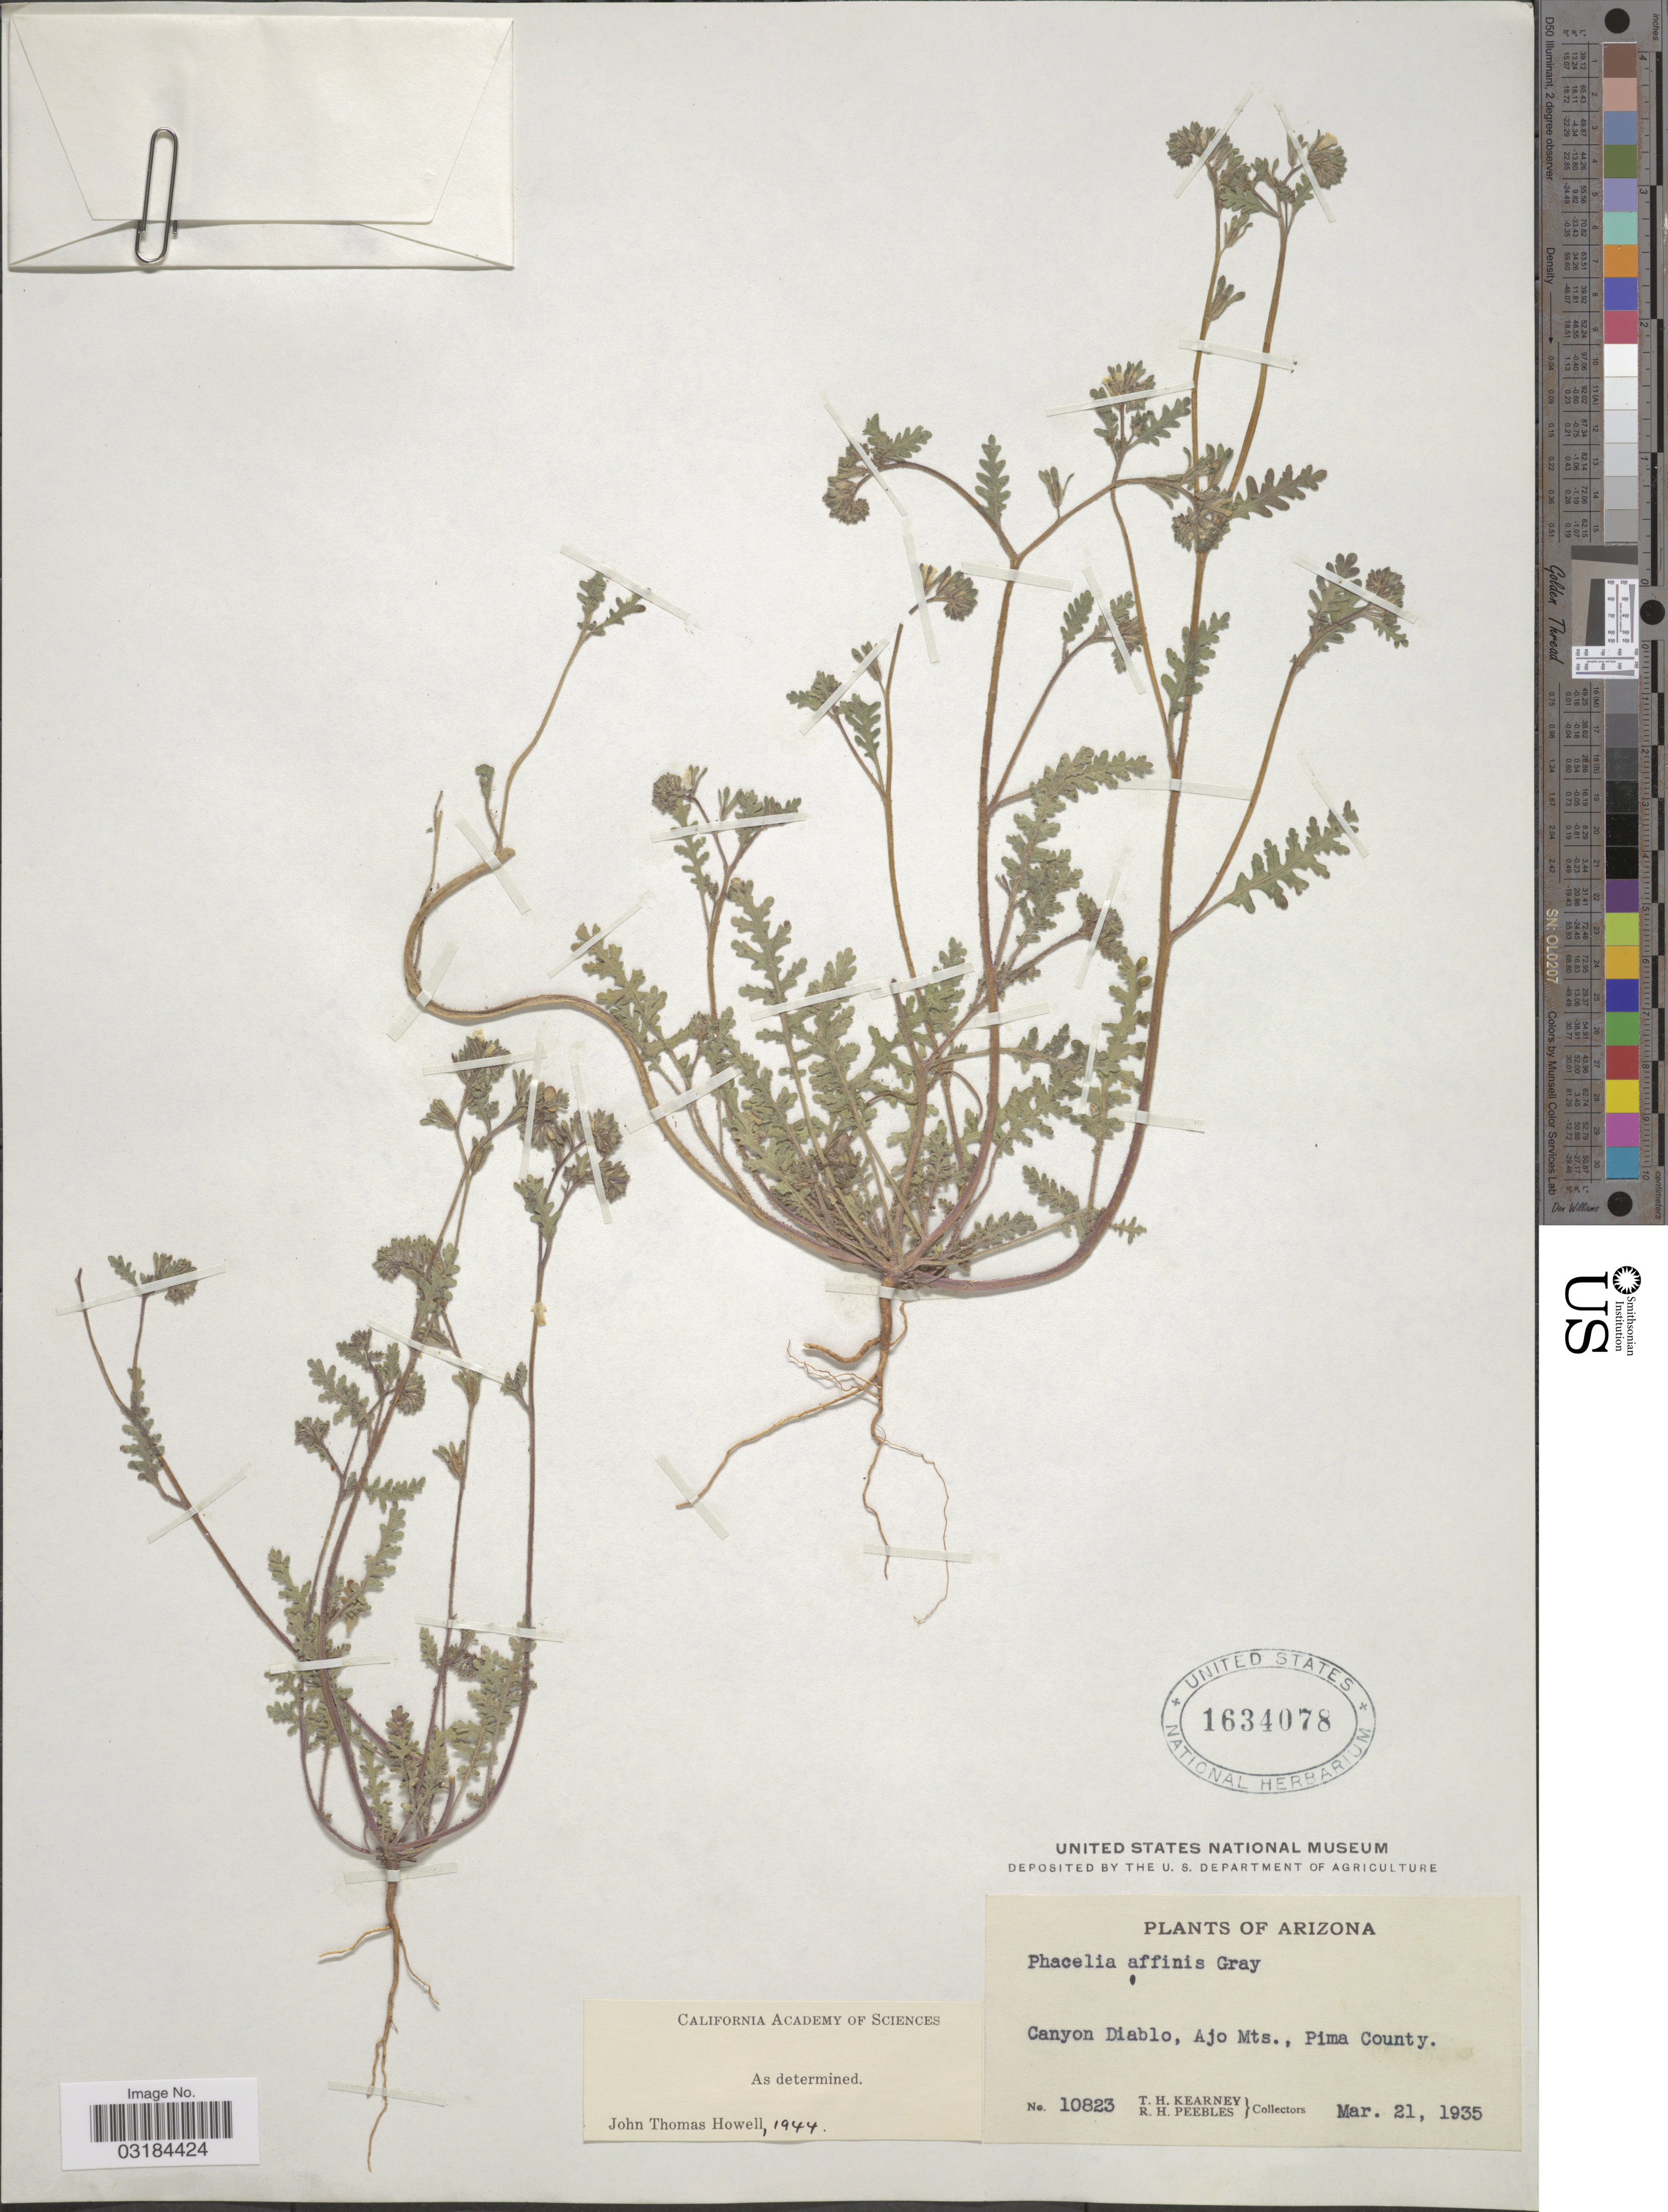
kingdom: Plantae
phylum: Tracheophyta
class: Magnoliopsida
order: Boraginales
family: Hydrophyllaceae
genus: Phacelia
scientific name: Phacelia affinis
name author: A. Gray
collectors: T. H. Kearney & R. H. Peebles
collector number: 10823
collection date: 1935-03-21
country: United States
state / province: Arizona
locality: Canyon Diablo, Ajo Mts., Pima County.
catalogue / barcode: US 1634078